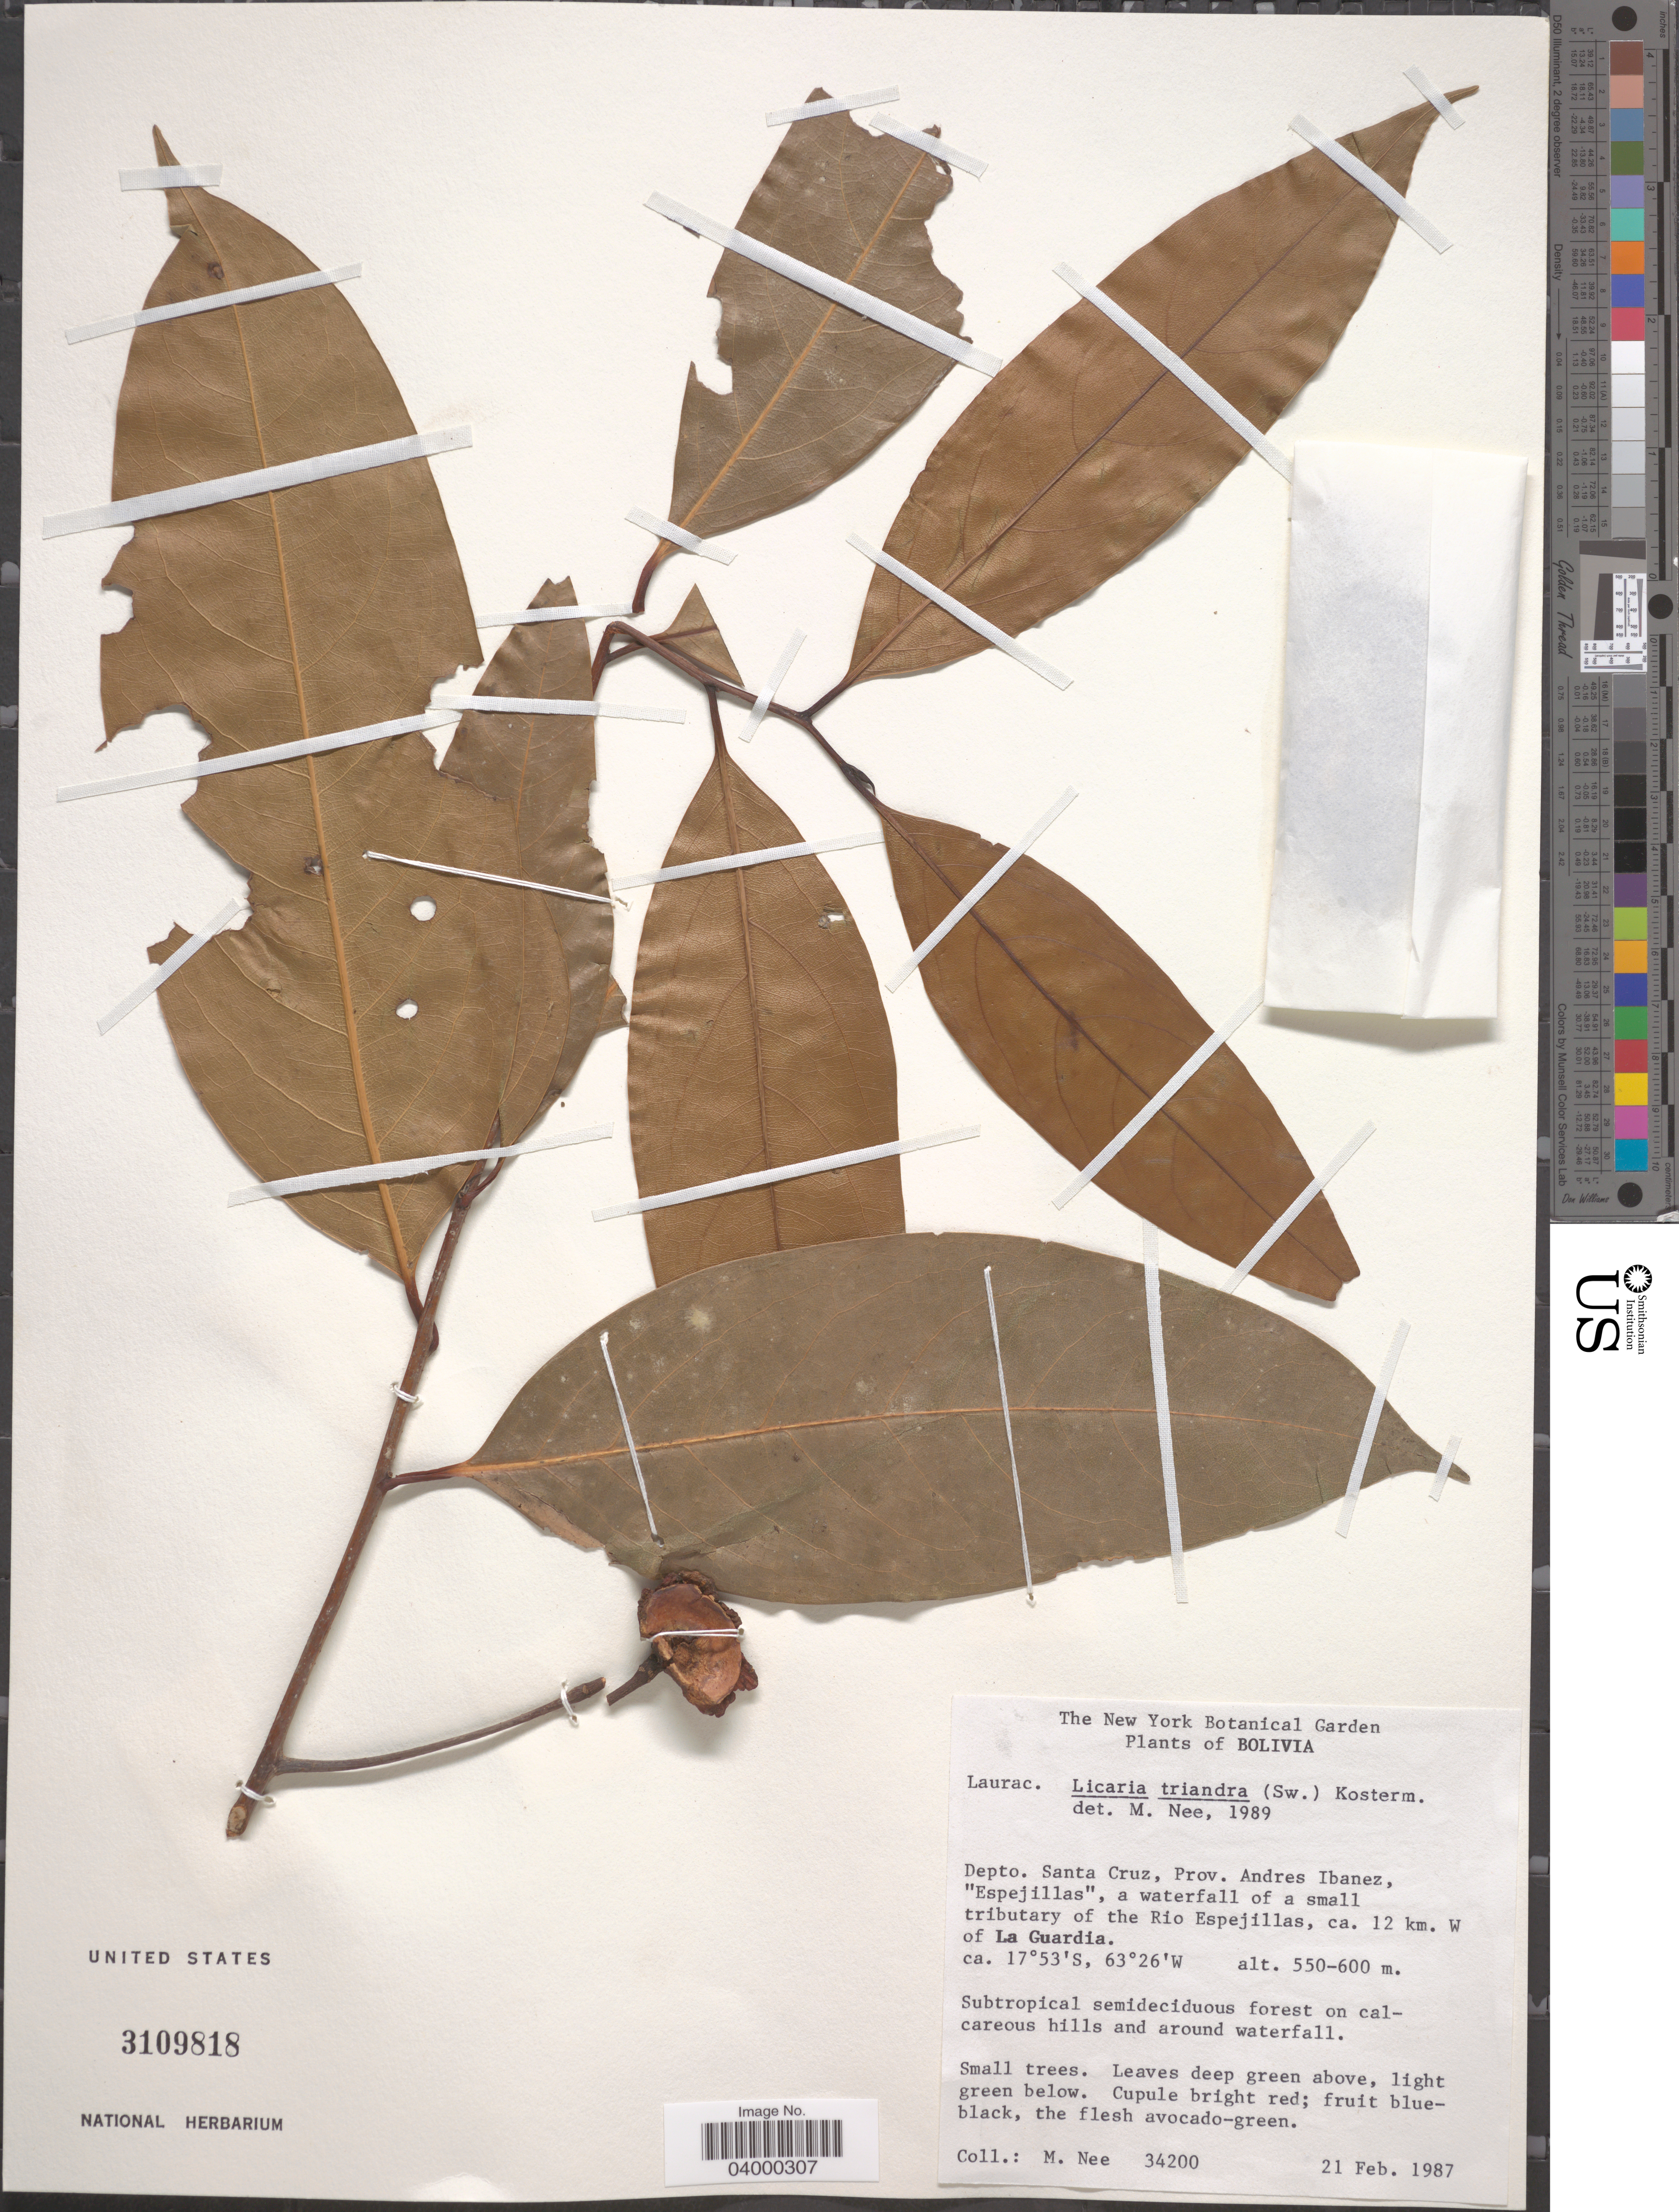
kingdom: Plantae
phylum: Tracheophyta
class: Magnoliopsida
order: Laurales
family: Lauraceae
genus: Licaria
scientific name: Licaria triandra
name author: (Sw.) Kosterm.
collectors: M. Nee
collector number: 34200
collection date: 1987-02-21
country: Bolivia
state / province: Santa Cruz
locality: Depto. Santa Cruz, Prov. Andres Ibanez, "Espejillas", a waterfall of a small tributary of the Rio Espejillas, ca. 12 km. W of La Guardia.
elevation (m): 550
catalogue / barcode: US 3109818